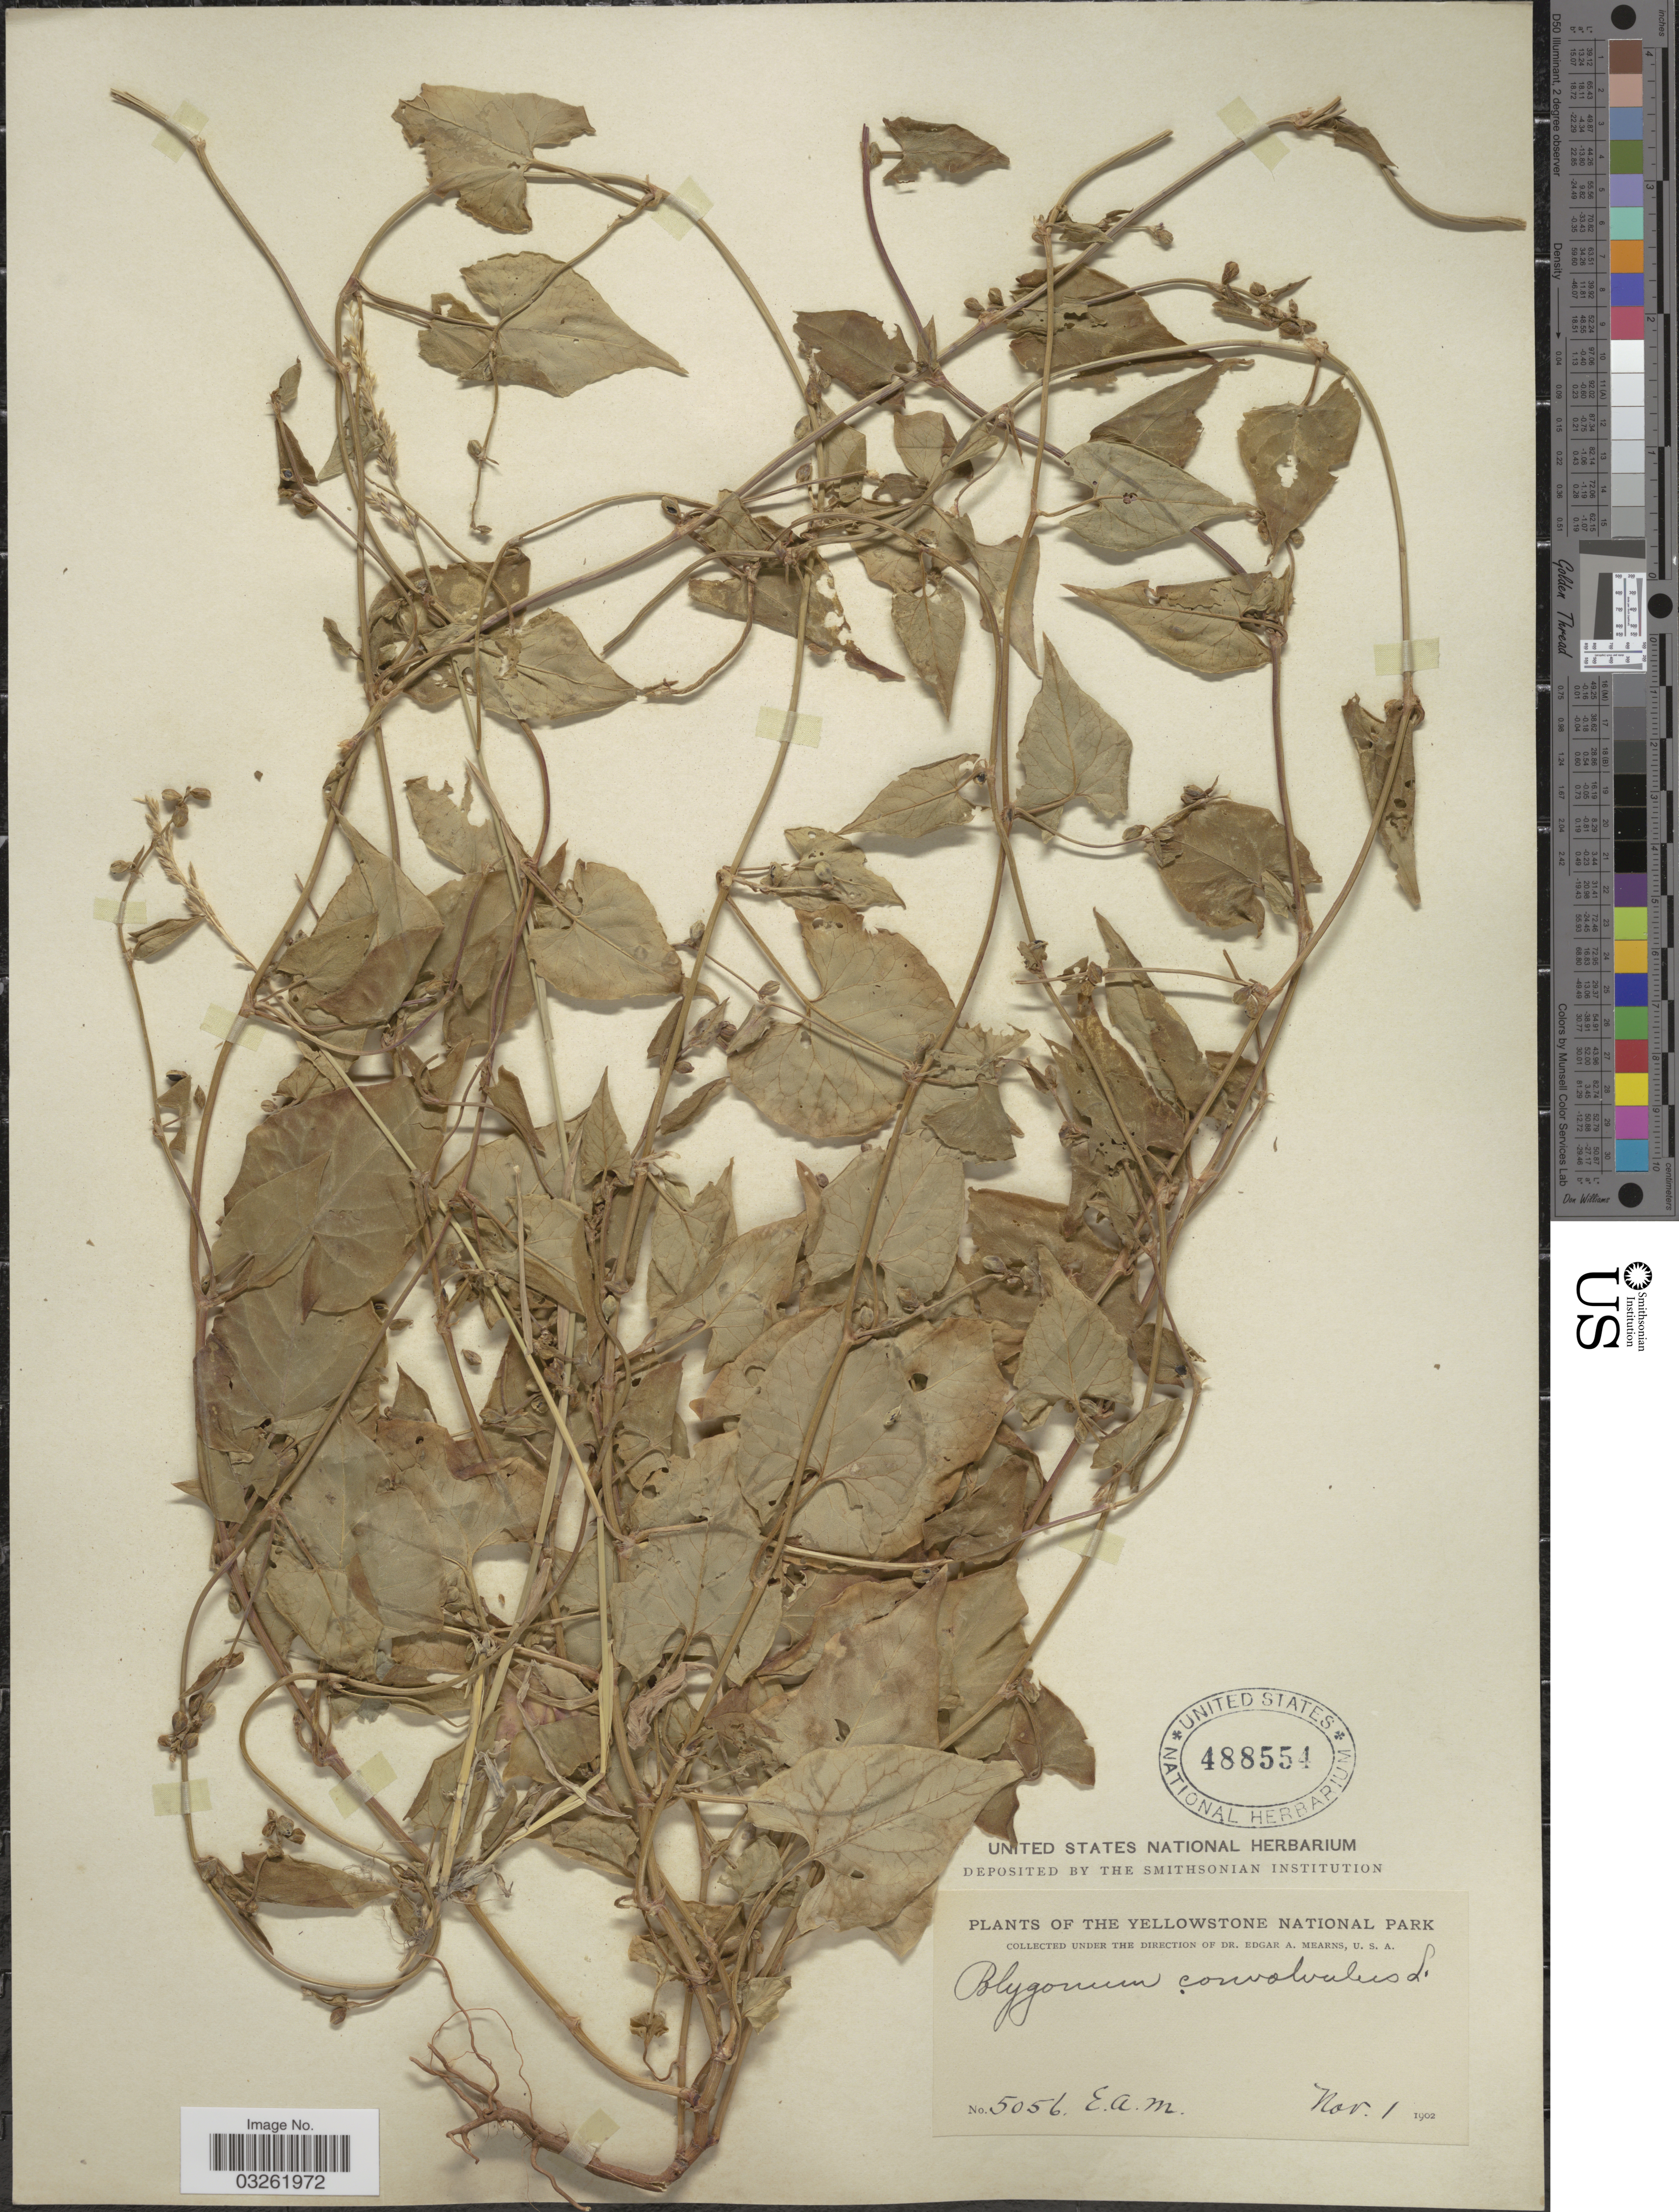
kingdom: Plantae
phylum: Tracheophyta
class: Magnoliopsida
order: Caryophyllales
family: Polygonaceae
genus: Fallopia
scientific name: Fallopia convolvulus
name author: (L.) Á. Löve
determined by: Strong, M. T., (US), Smithsonian Institution - National Museum of Natural History (UNITED STATES)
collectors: E. A. Mearns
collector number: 5056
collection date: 1902-11-01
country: United States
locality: Yellowstone National Park.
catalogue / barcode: US 488554